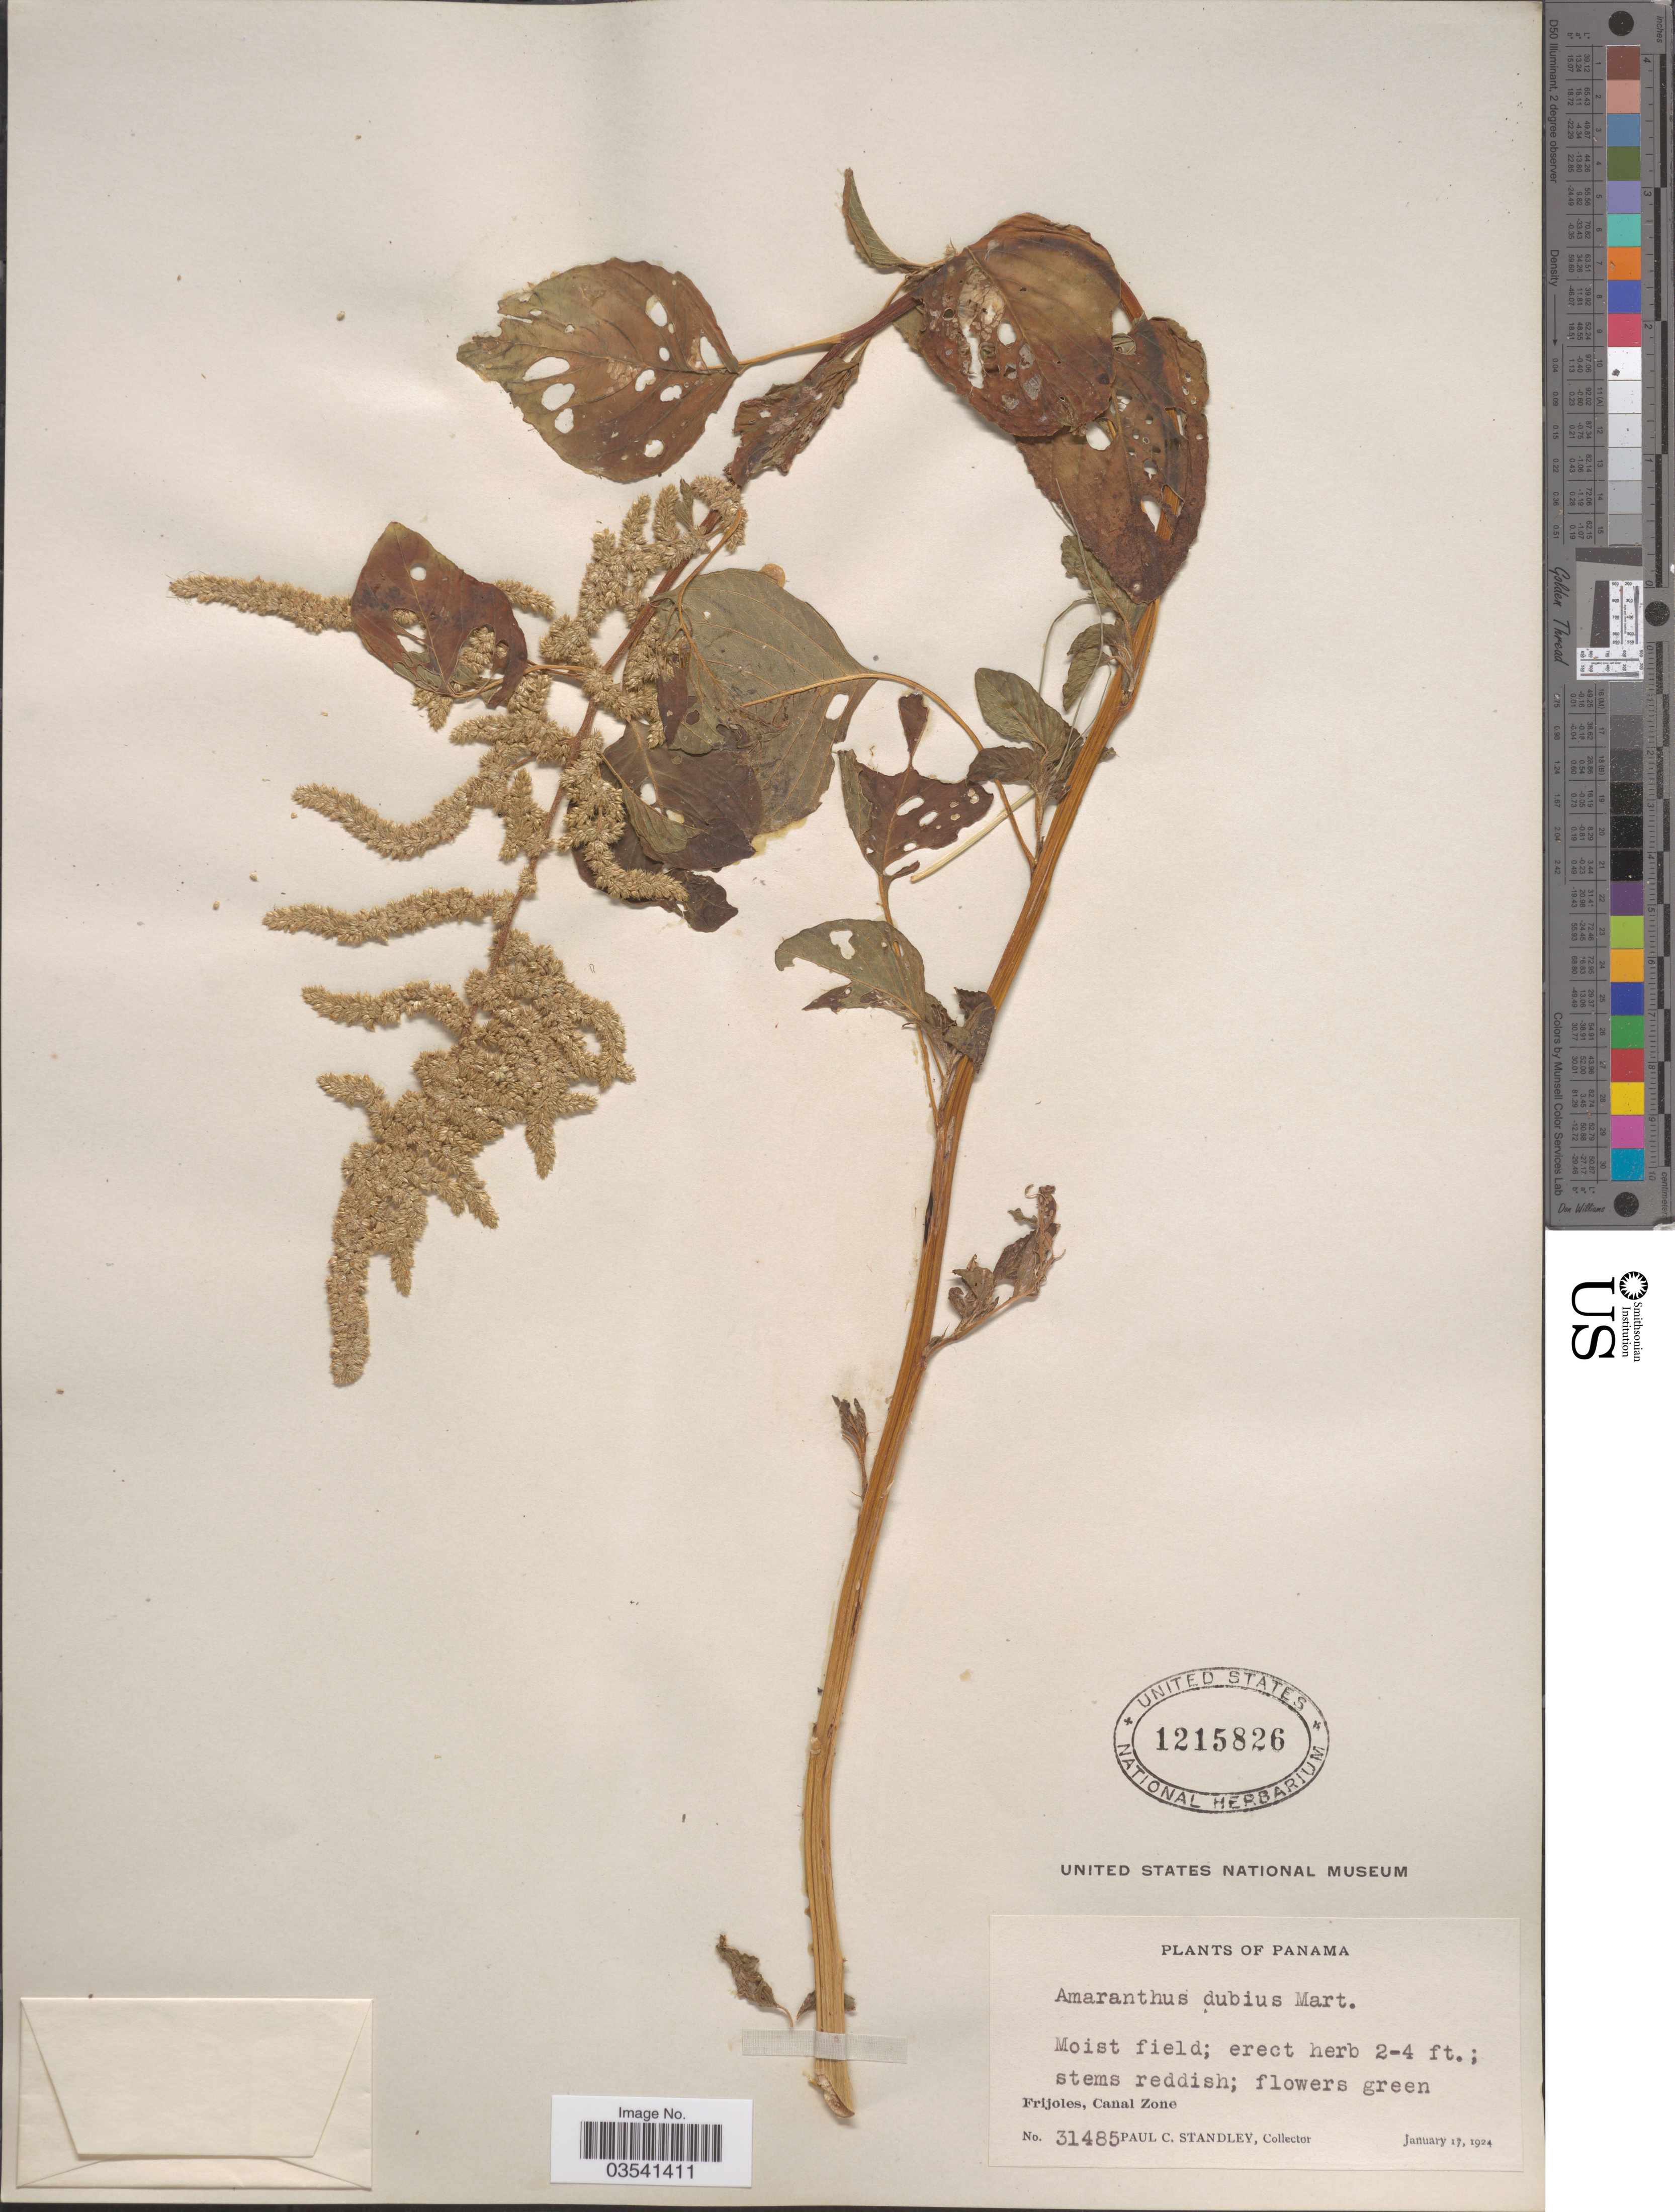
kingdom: Plantae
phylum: Tracheophyta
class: Magnoliopsida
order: Caryophyllales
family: Amaranthaceae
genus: Amaranthus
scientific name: Amaranthus dubius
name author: Mart. ex Thell.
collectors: P. C. Standley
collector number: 31485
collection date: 1924-01-17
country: Panama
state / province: Colón / Panamá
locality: Frijoles, Canal Zone.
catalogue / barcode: US 1215826